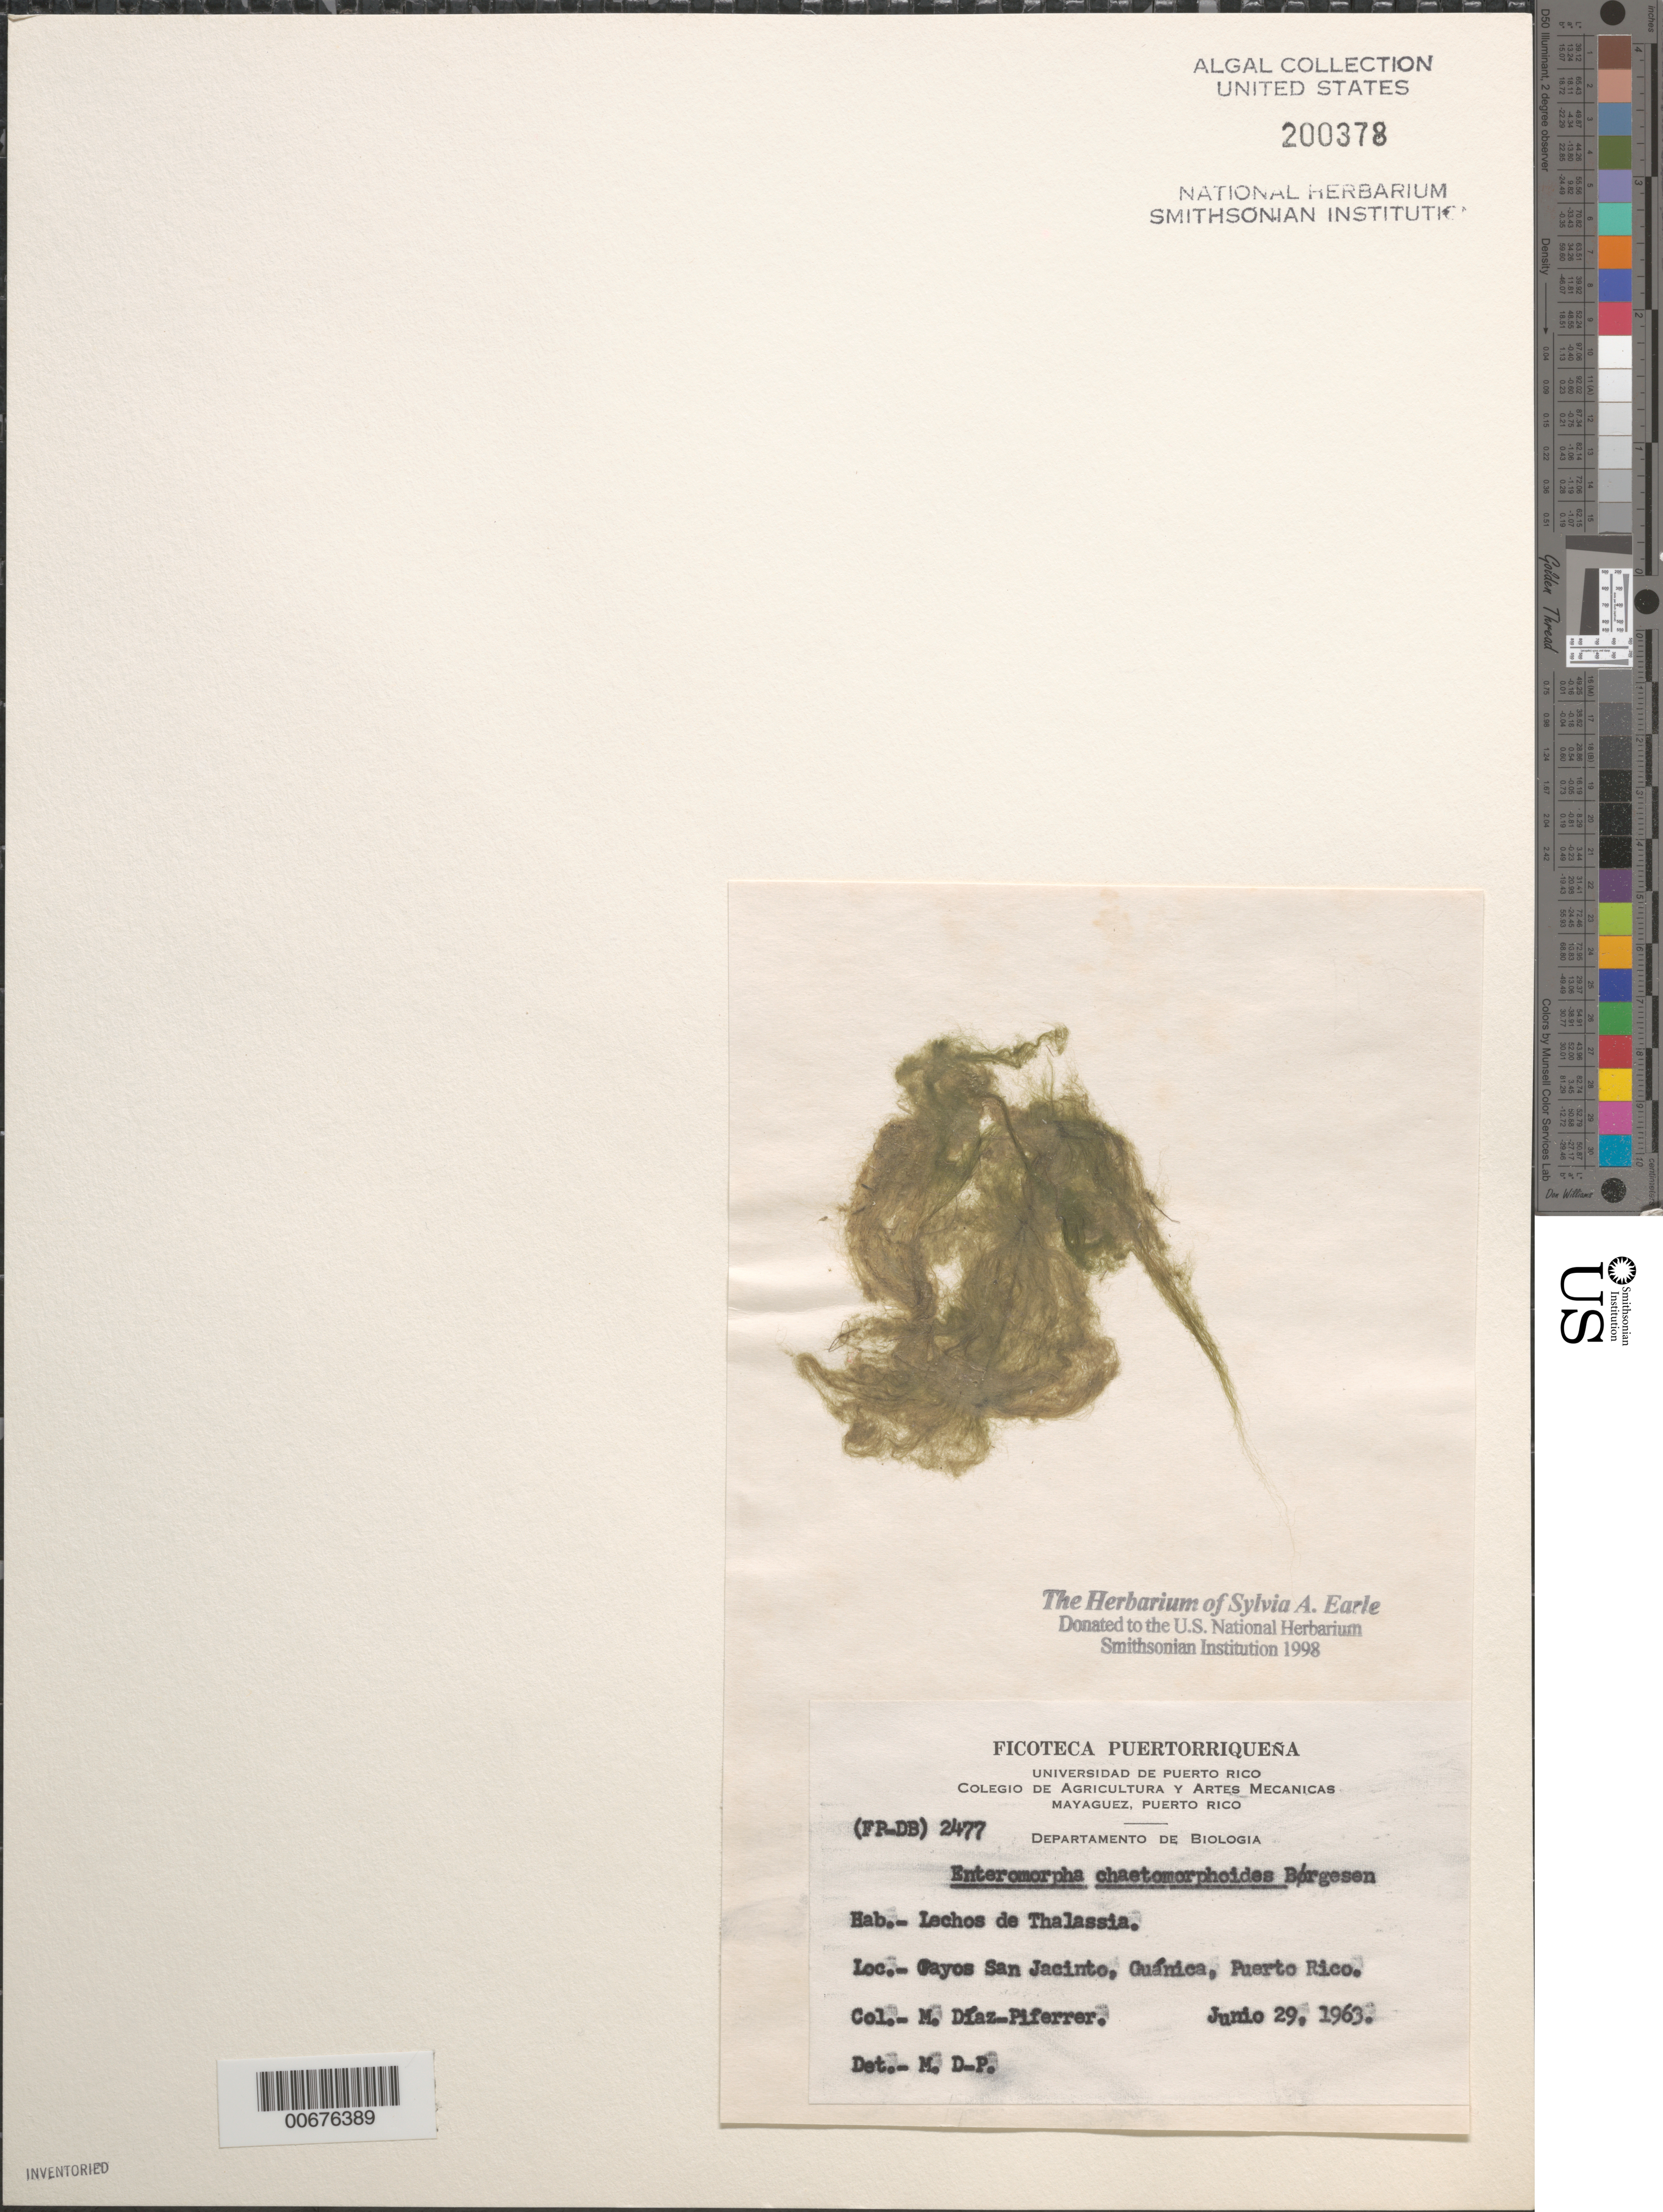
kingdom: Plantae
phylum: Chlorophyta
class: Ulvophyceae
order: Ulvales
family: Ulvaceae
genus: Ulva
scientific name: Ulva chaetomorphoides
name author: (Børgesen) H.S. Hayden et al.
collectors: M. Diaz-Piferrer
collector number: (FP-DB)2477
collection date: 1963-06-29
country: Puerto Rico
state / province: Guánica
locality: Cayos San Jacinto.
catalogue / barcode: US 200378